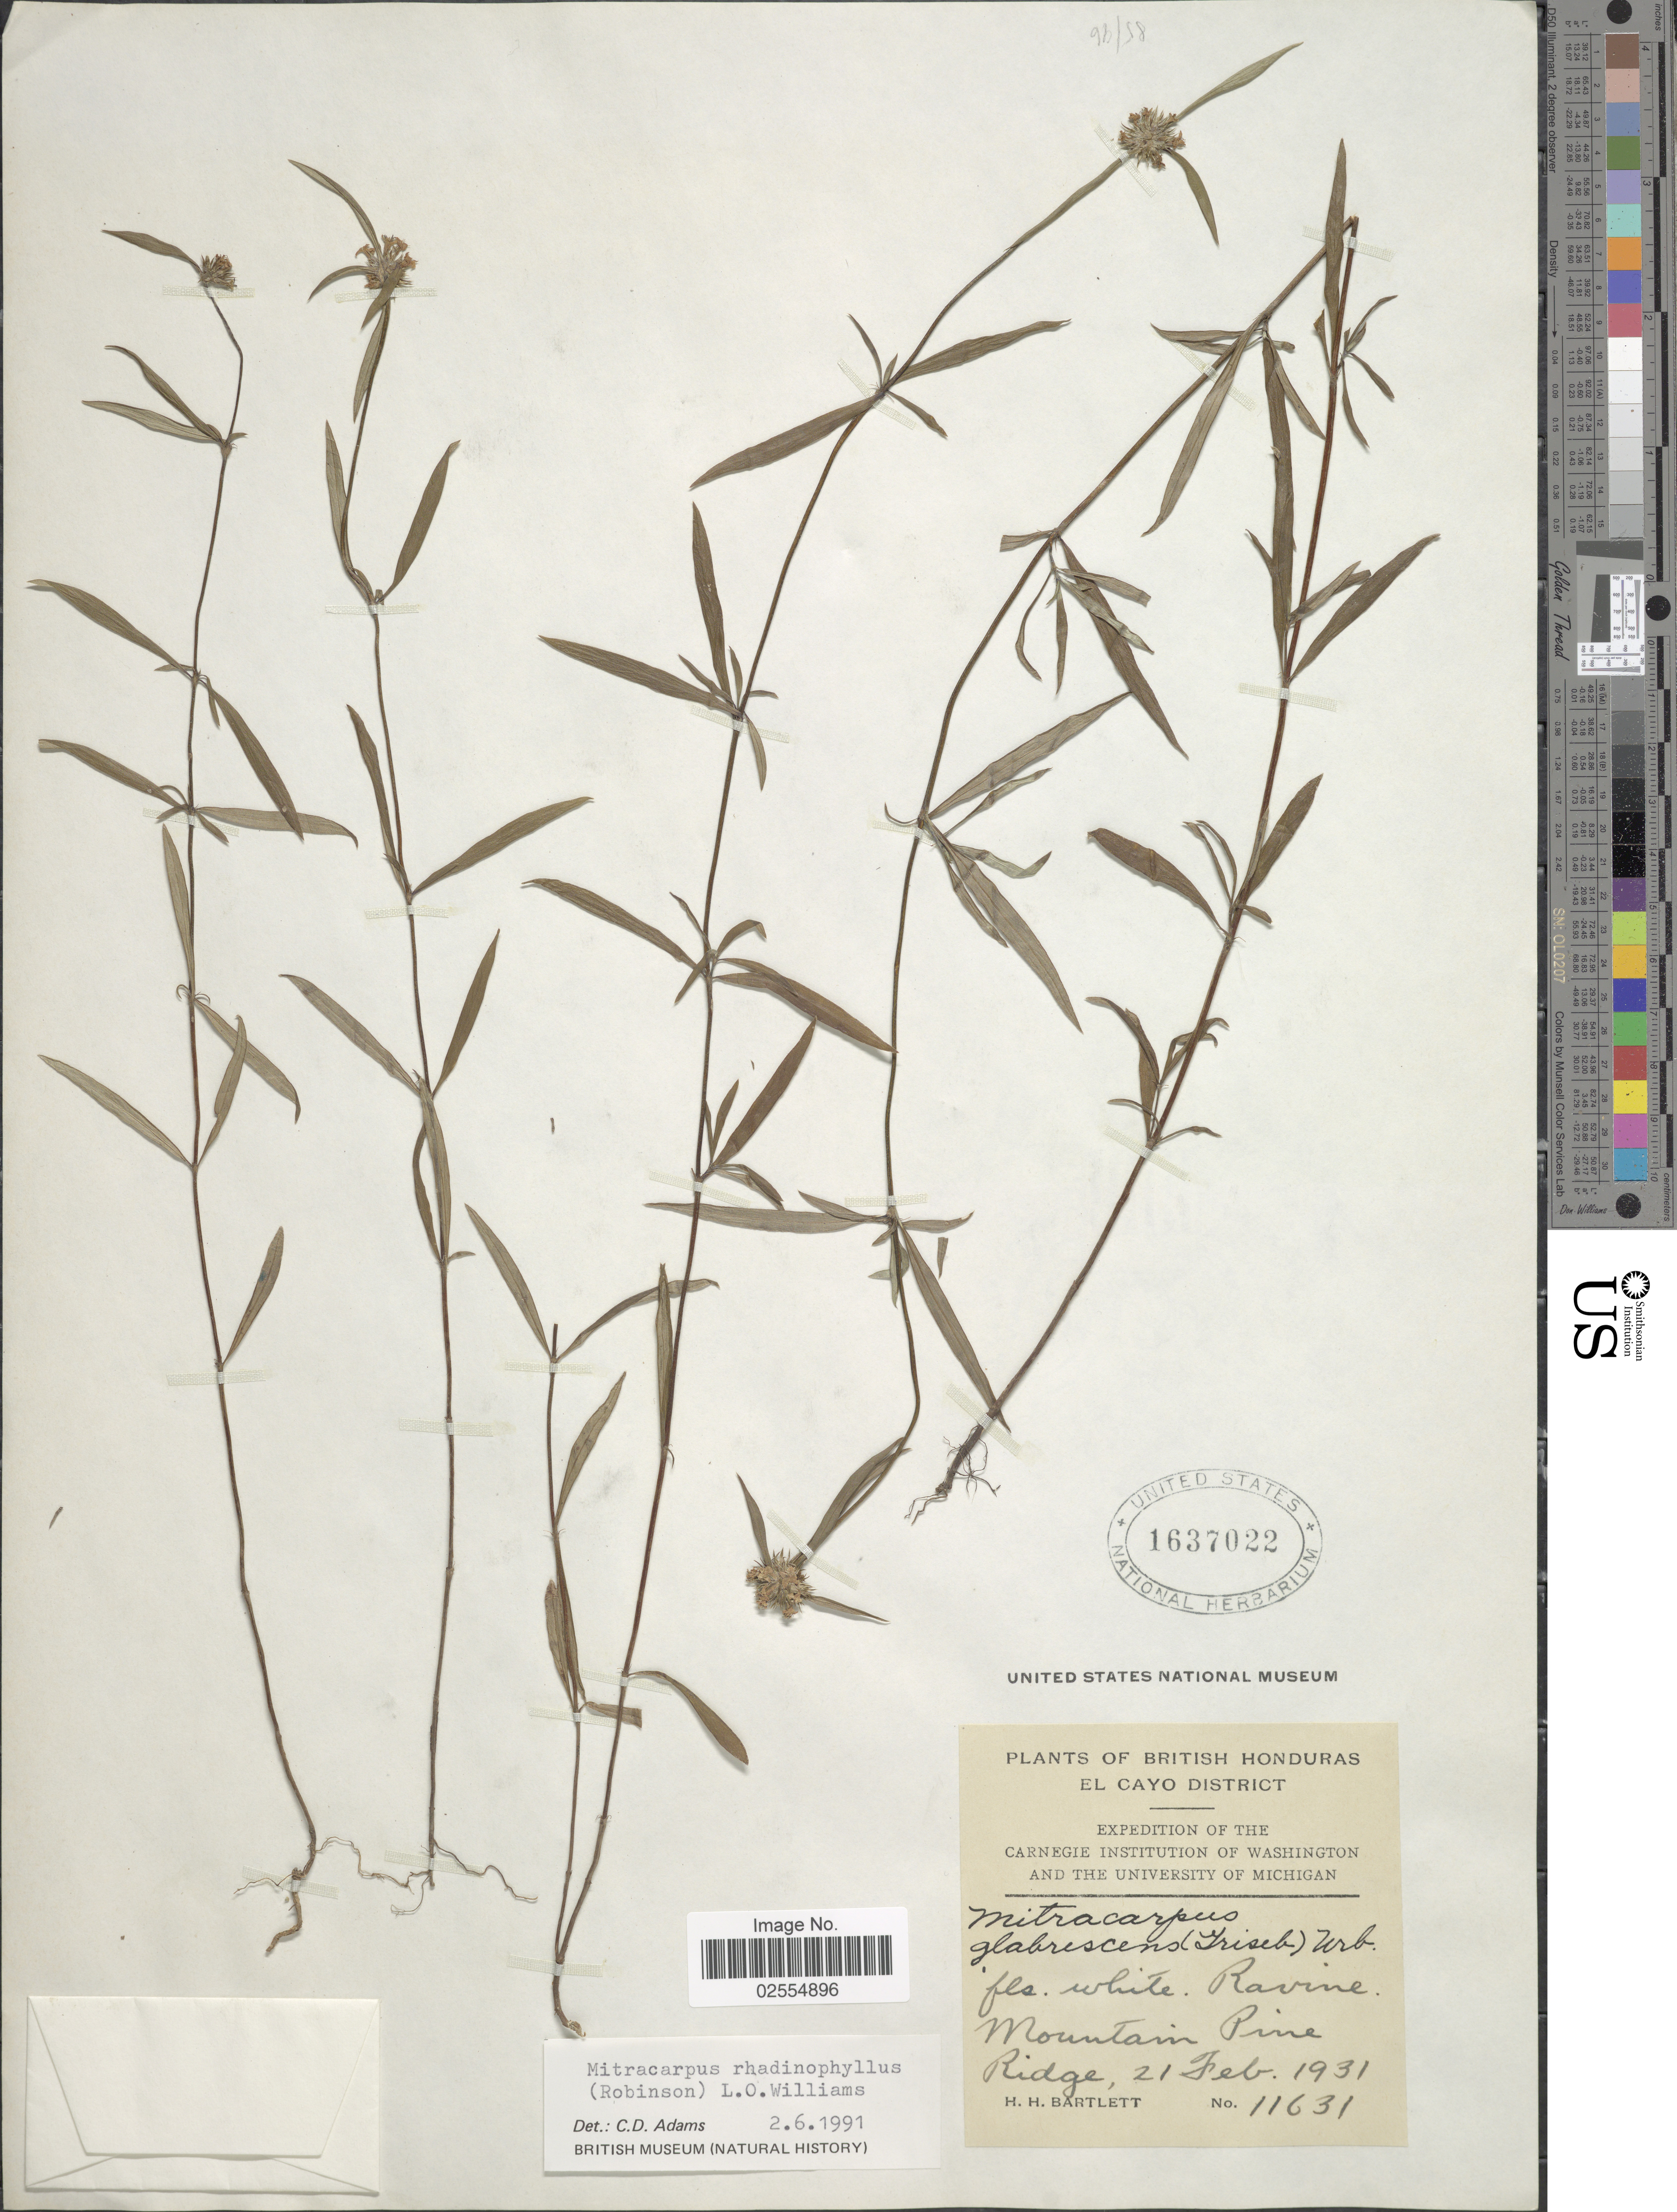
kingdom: Plantae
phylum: Tracheophyta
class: Magnoliopsida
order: Gentianales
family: Rubiaceae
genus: Mitracarpus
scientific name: Mitracarpus rhadinophyllus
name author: (B.L. Rob.) L.O. Williams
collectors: H. H. Bartlett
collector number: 11631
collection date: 1931-02-21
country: Belize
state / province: Cayo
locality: British Honduras. Mountain Pine Ridge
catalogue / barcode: US 1637022